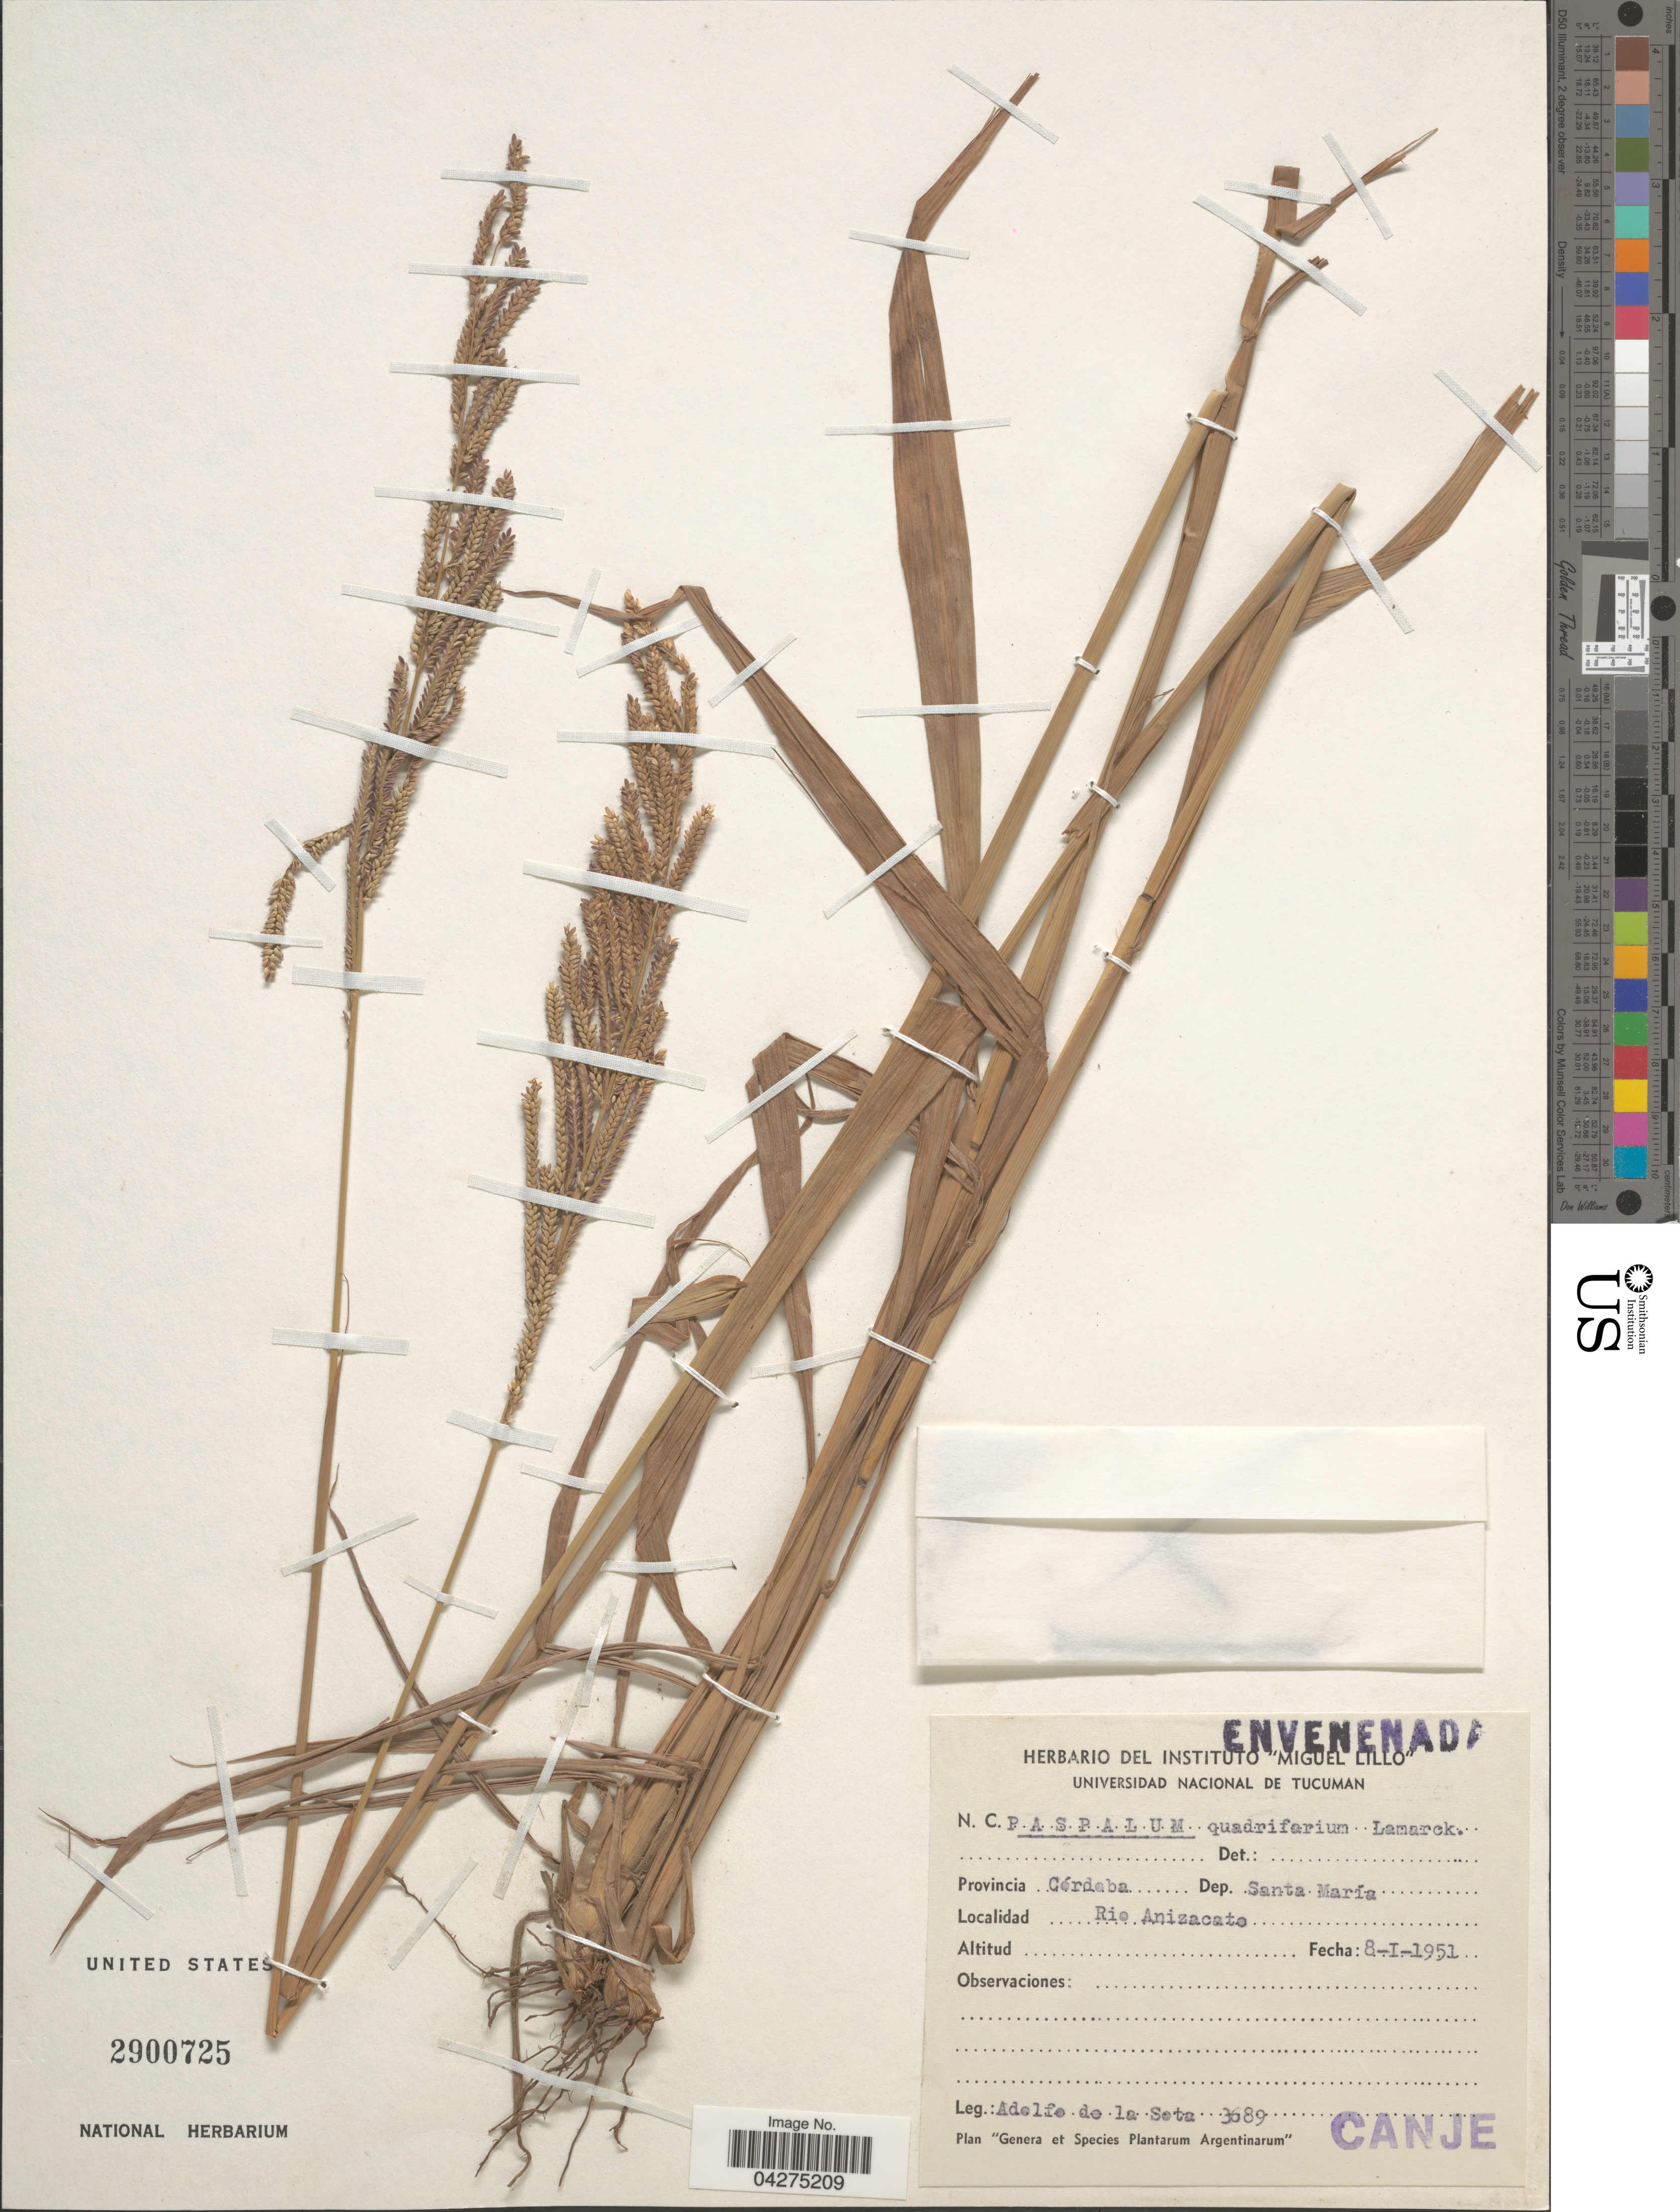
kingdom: Plantae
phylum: Tracheophyta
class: Liliopsida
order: Poales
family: Poaceae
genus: Paspalum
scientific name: Paspalum quadrifarium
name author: Lam.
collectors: A. Sota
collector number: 3689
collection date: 1951-01-08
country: Argentina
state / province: Cordoba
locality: Dep. Santa María. Rio Anizacato.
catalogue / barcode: US 2900725